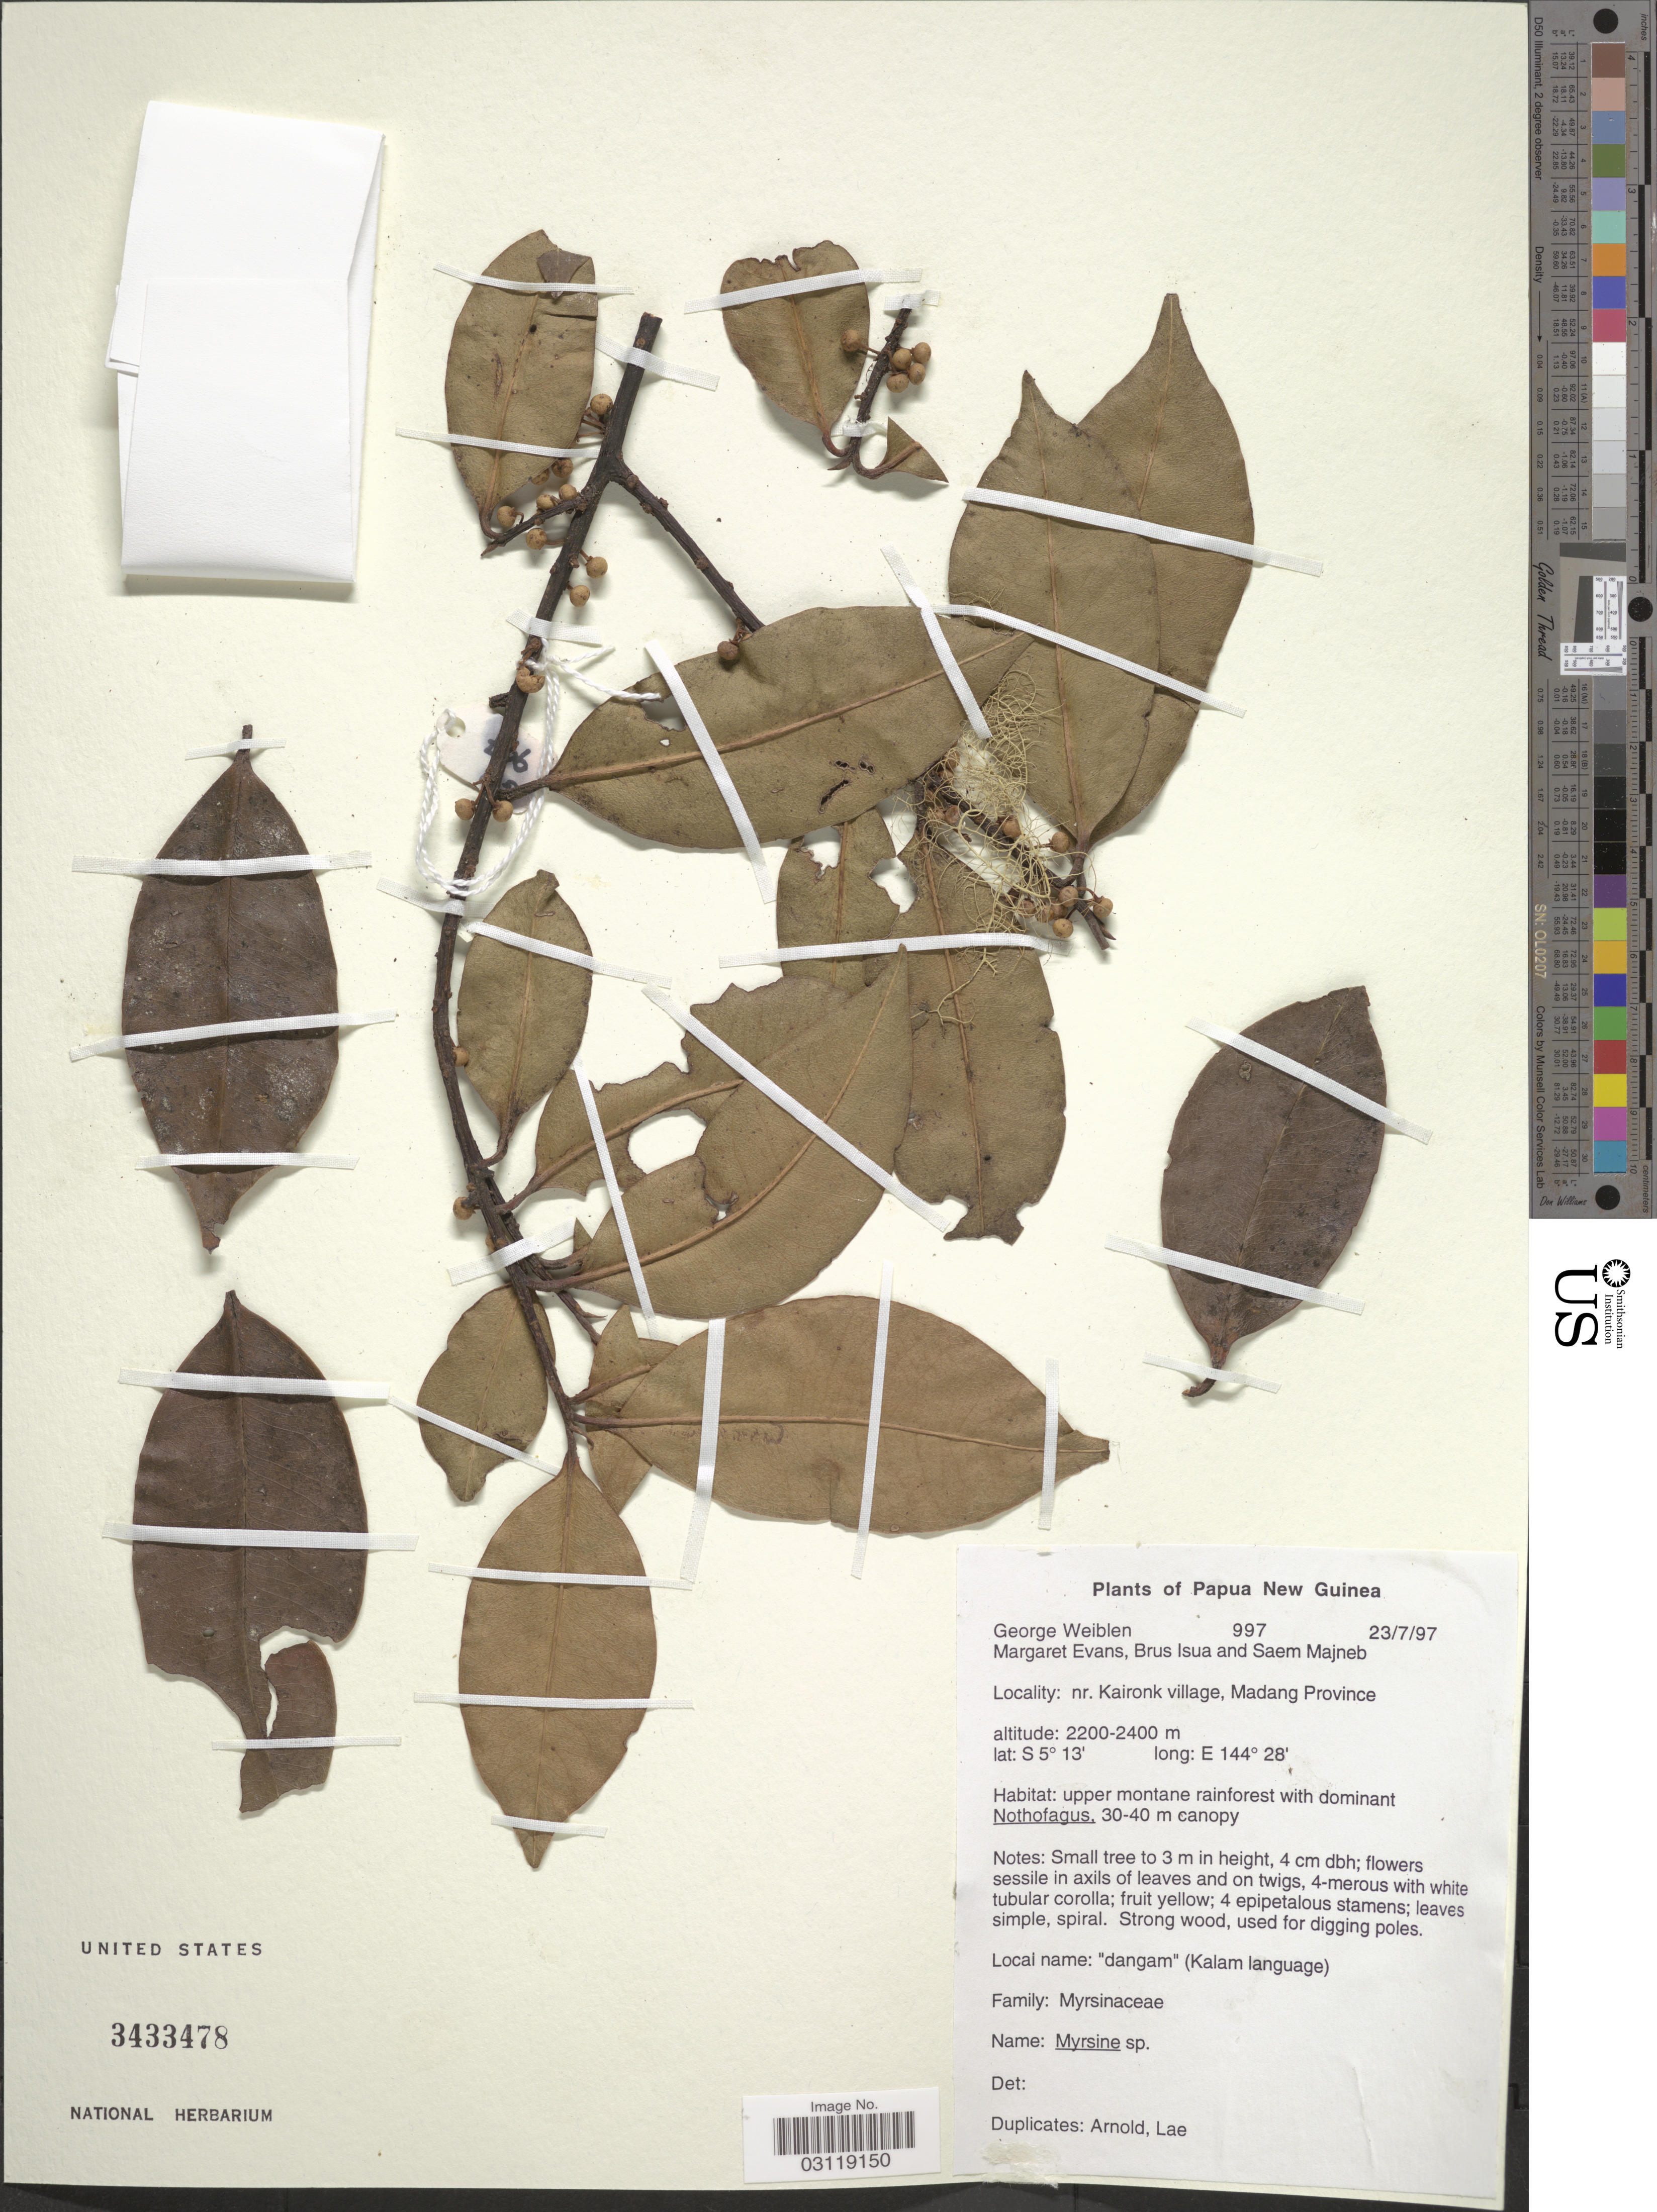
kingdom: Plantae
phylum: Tracheophyta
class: Magnoliopsida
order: Ericales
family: Primulaceae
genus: Rapanea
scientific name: Rapanea sp.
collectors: G. D. Weiblen, M. Evans, B. Isua & S. Majneb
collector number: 997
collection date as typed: Transcribed d/m/y: 23/7/97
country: Papua New Guinea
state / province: Madang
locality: Nr. Kaironk Village.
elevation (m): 2200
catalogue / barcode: US 3433478